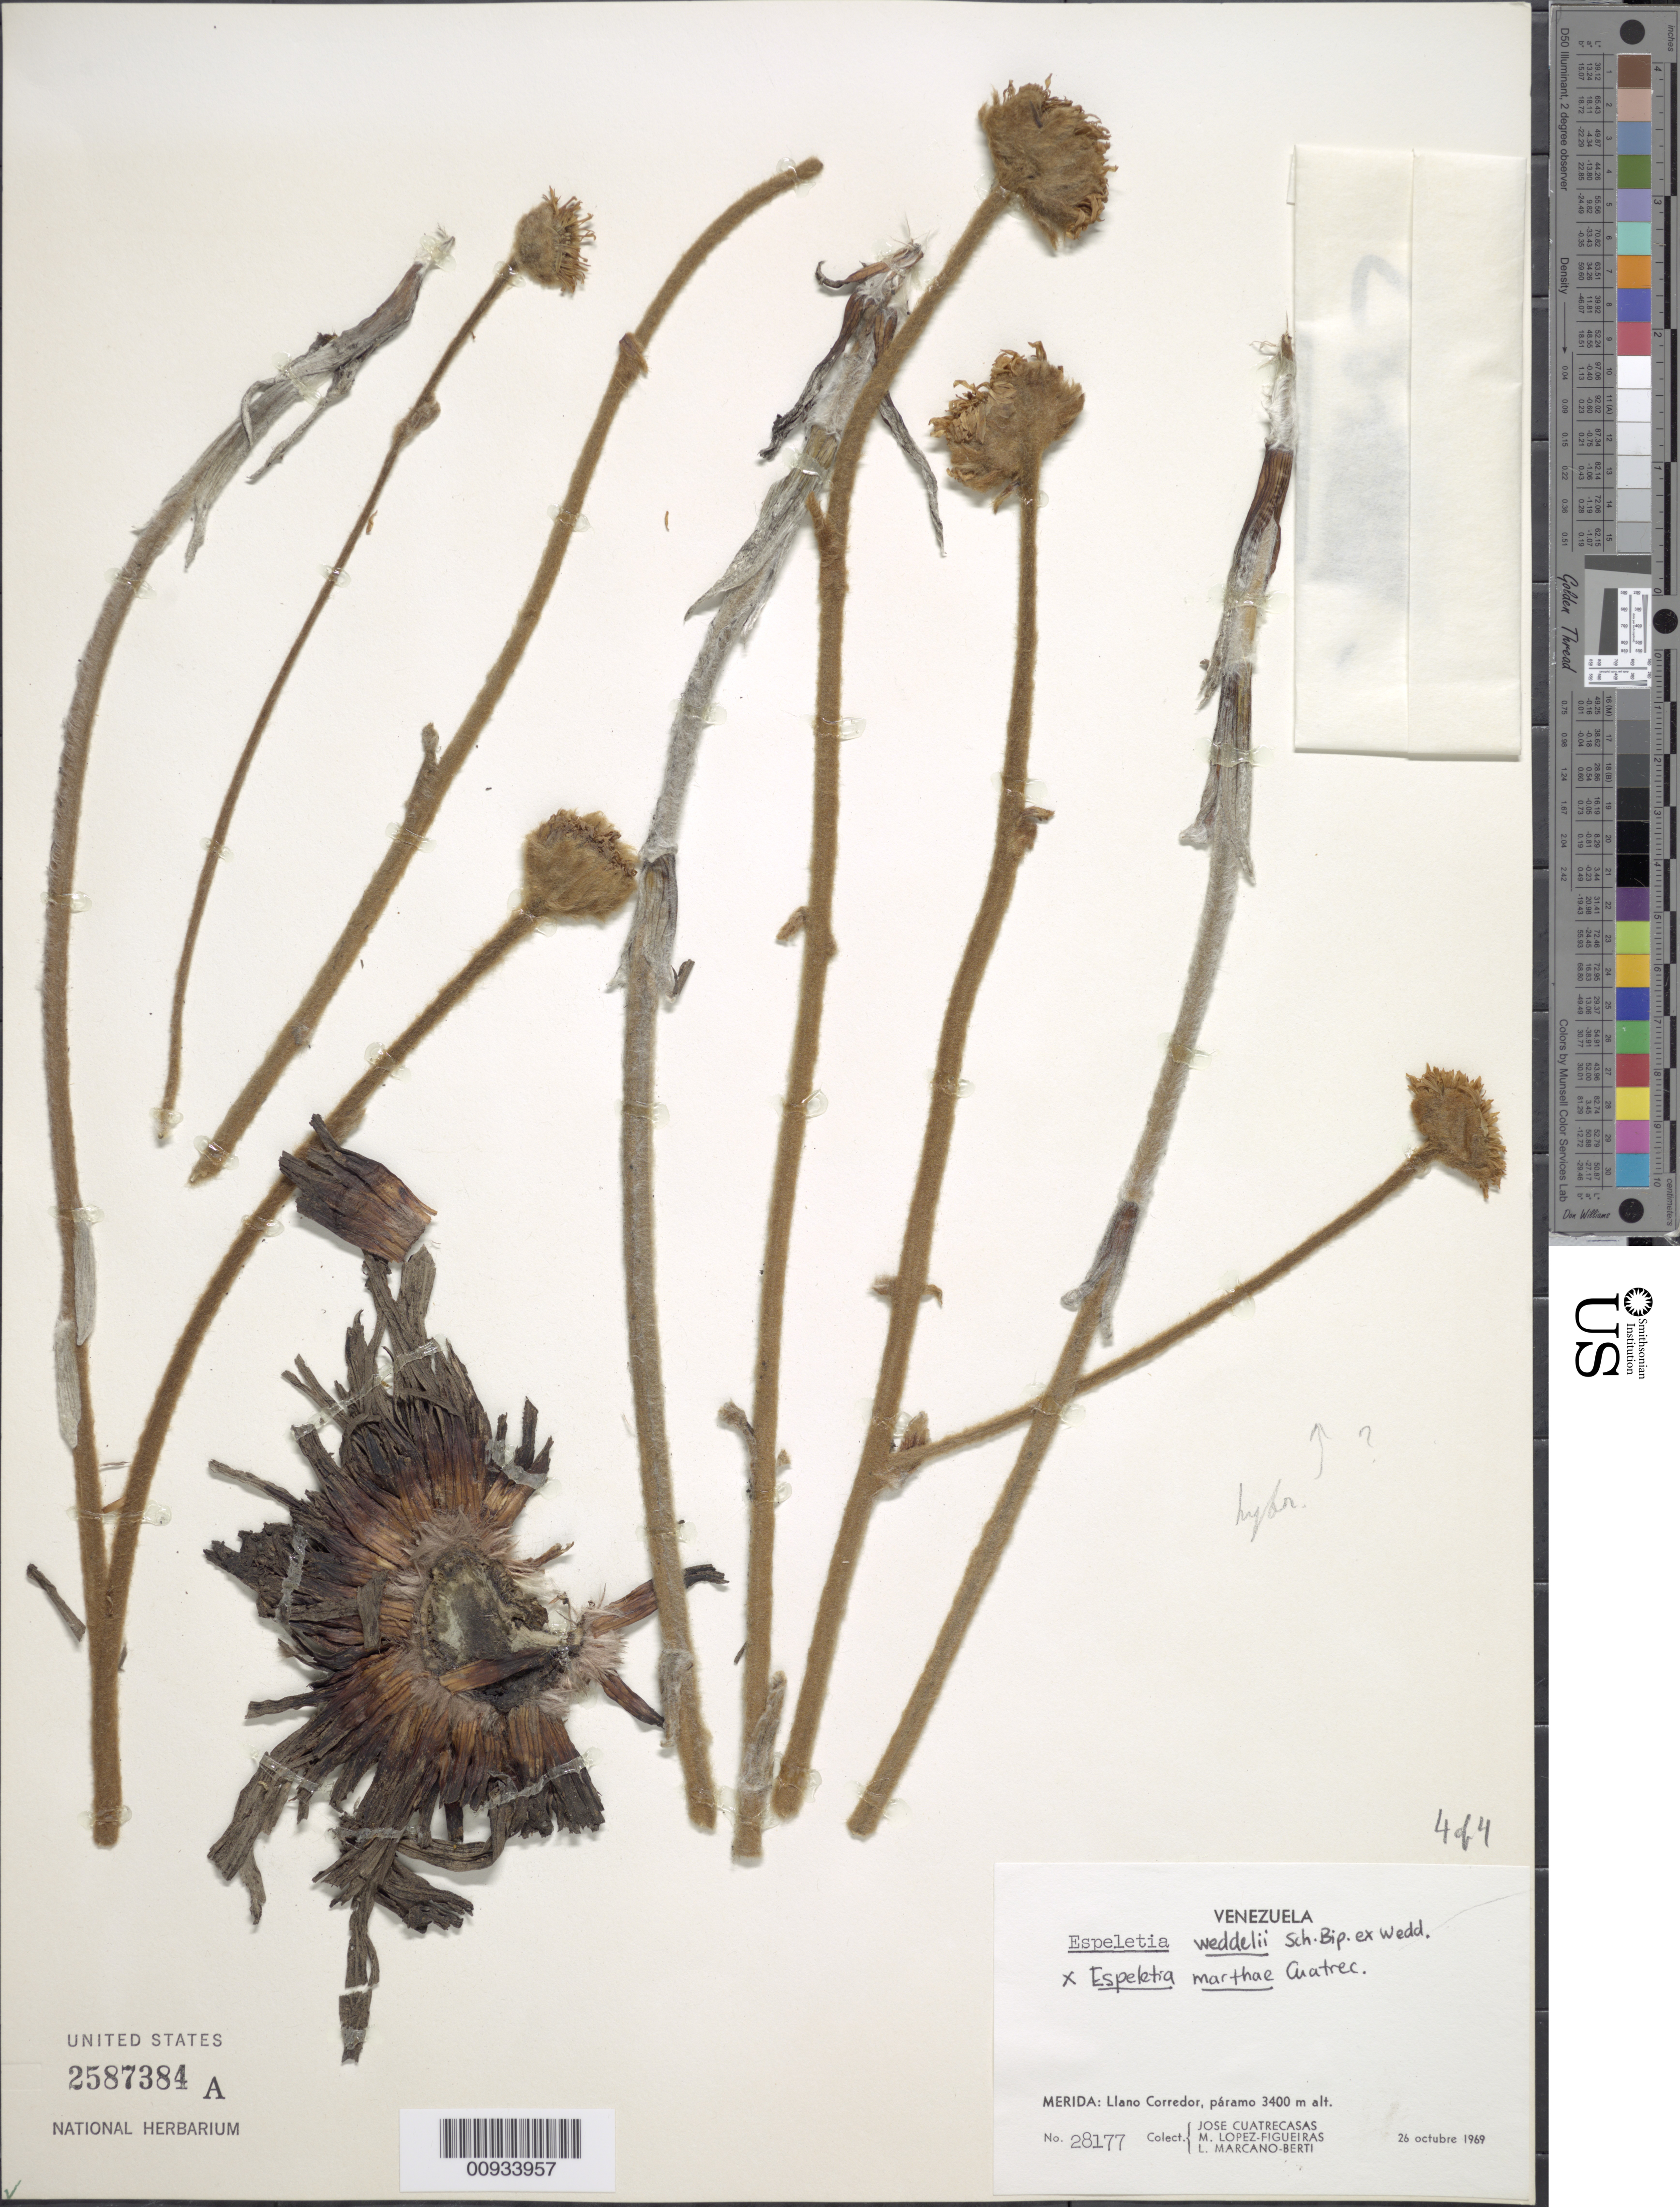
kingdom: Plantae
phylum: Tracheophyta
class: Magnoliopsida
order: Asterales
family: Asteraceae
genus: Espeletia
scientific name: Espeletia marthae x E. weddellii Sch. Bip. ex Wedd.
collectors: J. Cuatrecasas, M. López Figueiras & L. Marcano-Berti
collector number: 28177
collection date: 1969-10-26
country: Venezuela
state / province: Mérida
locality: Llano Corredor, Paramo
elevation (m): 3400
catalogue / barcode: US 2587384A